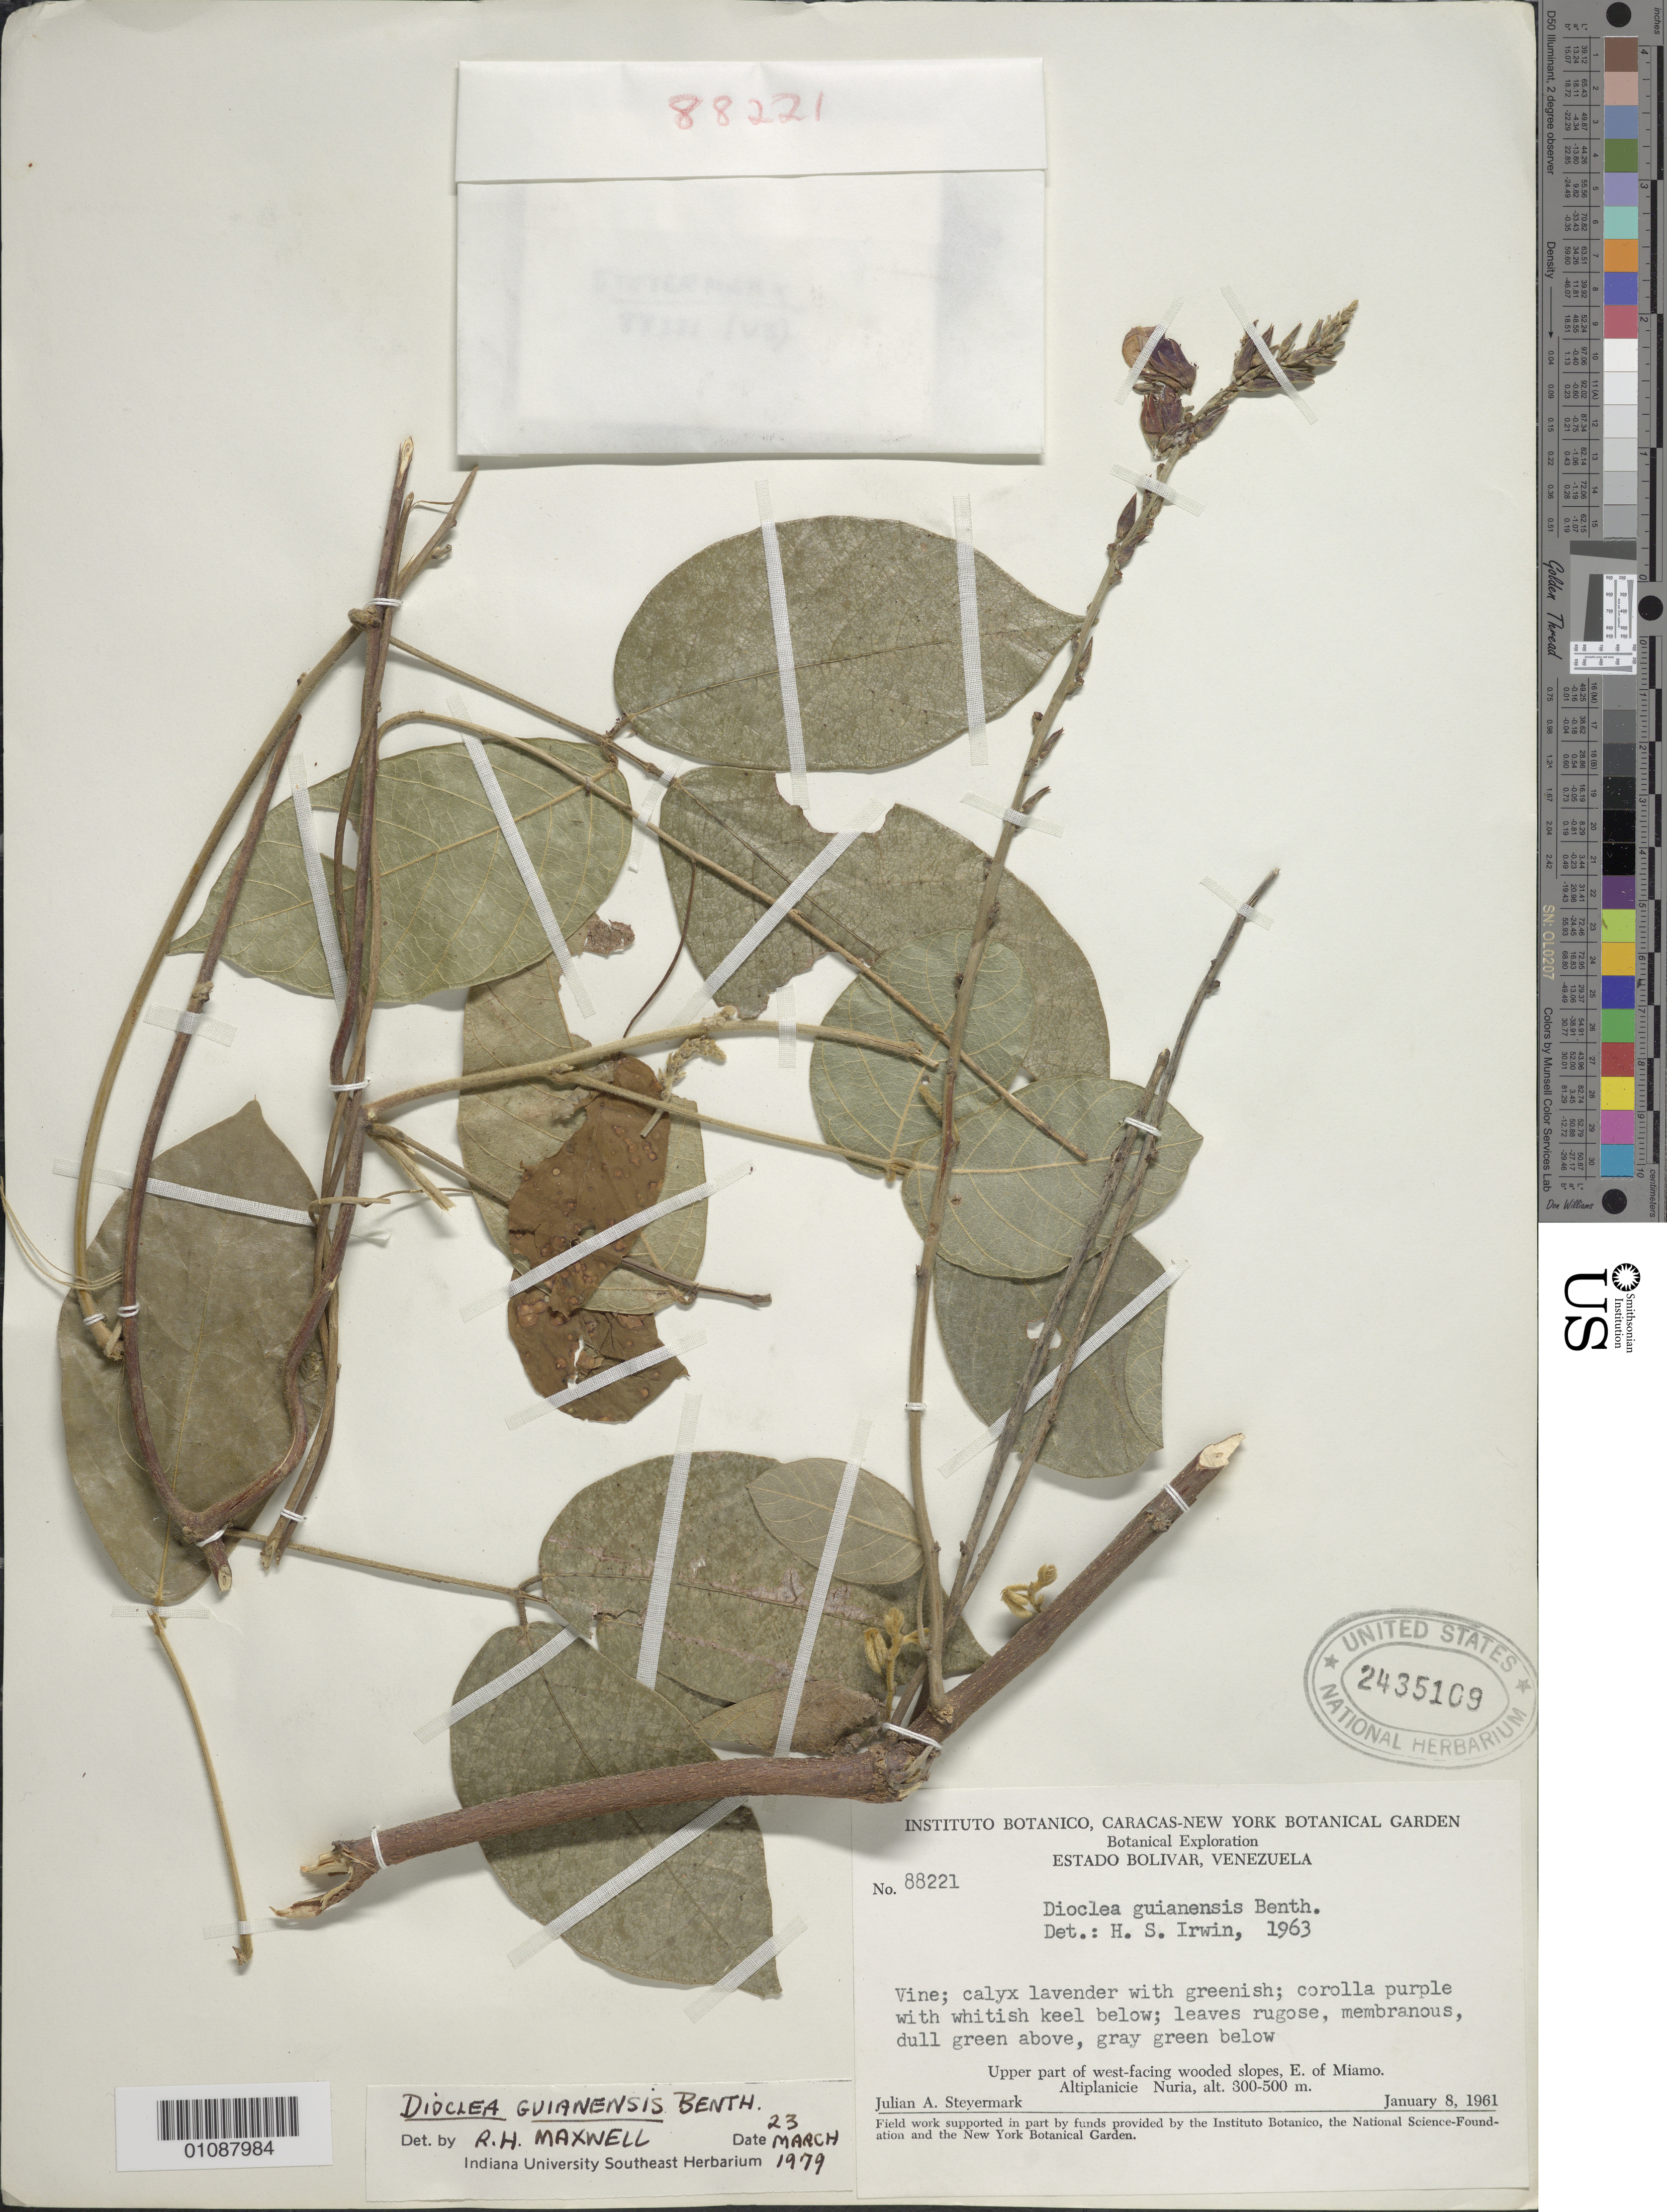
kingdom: Plantae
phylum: Tracheophyta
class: Magnoliopsida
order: Fabales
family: Fabaceae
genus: Dioclea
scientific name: Dioclea guianensis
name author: Benth.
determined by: Maxwell, R. H., (JEF), Indiana University Southeast (UNITED STATES)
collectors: J. Steyermark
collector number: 88221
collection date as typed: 8-Jan-61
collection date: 1961-01-08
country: Venezuela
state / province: Bolívar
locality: Altiplanicie de Nuria, E of Miamo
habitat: Upper part of W-facing wooded slopes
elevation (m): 300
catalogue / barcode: US 2435109